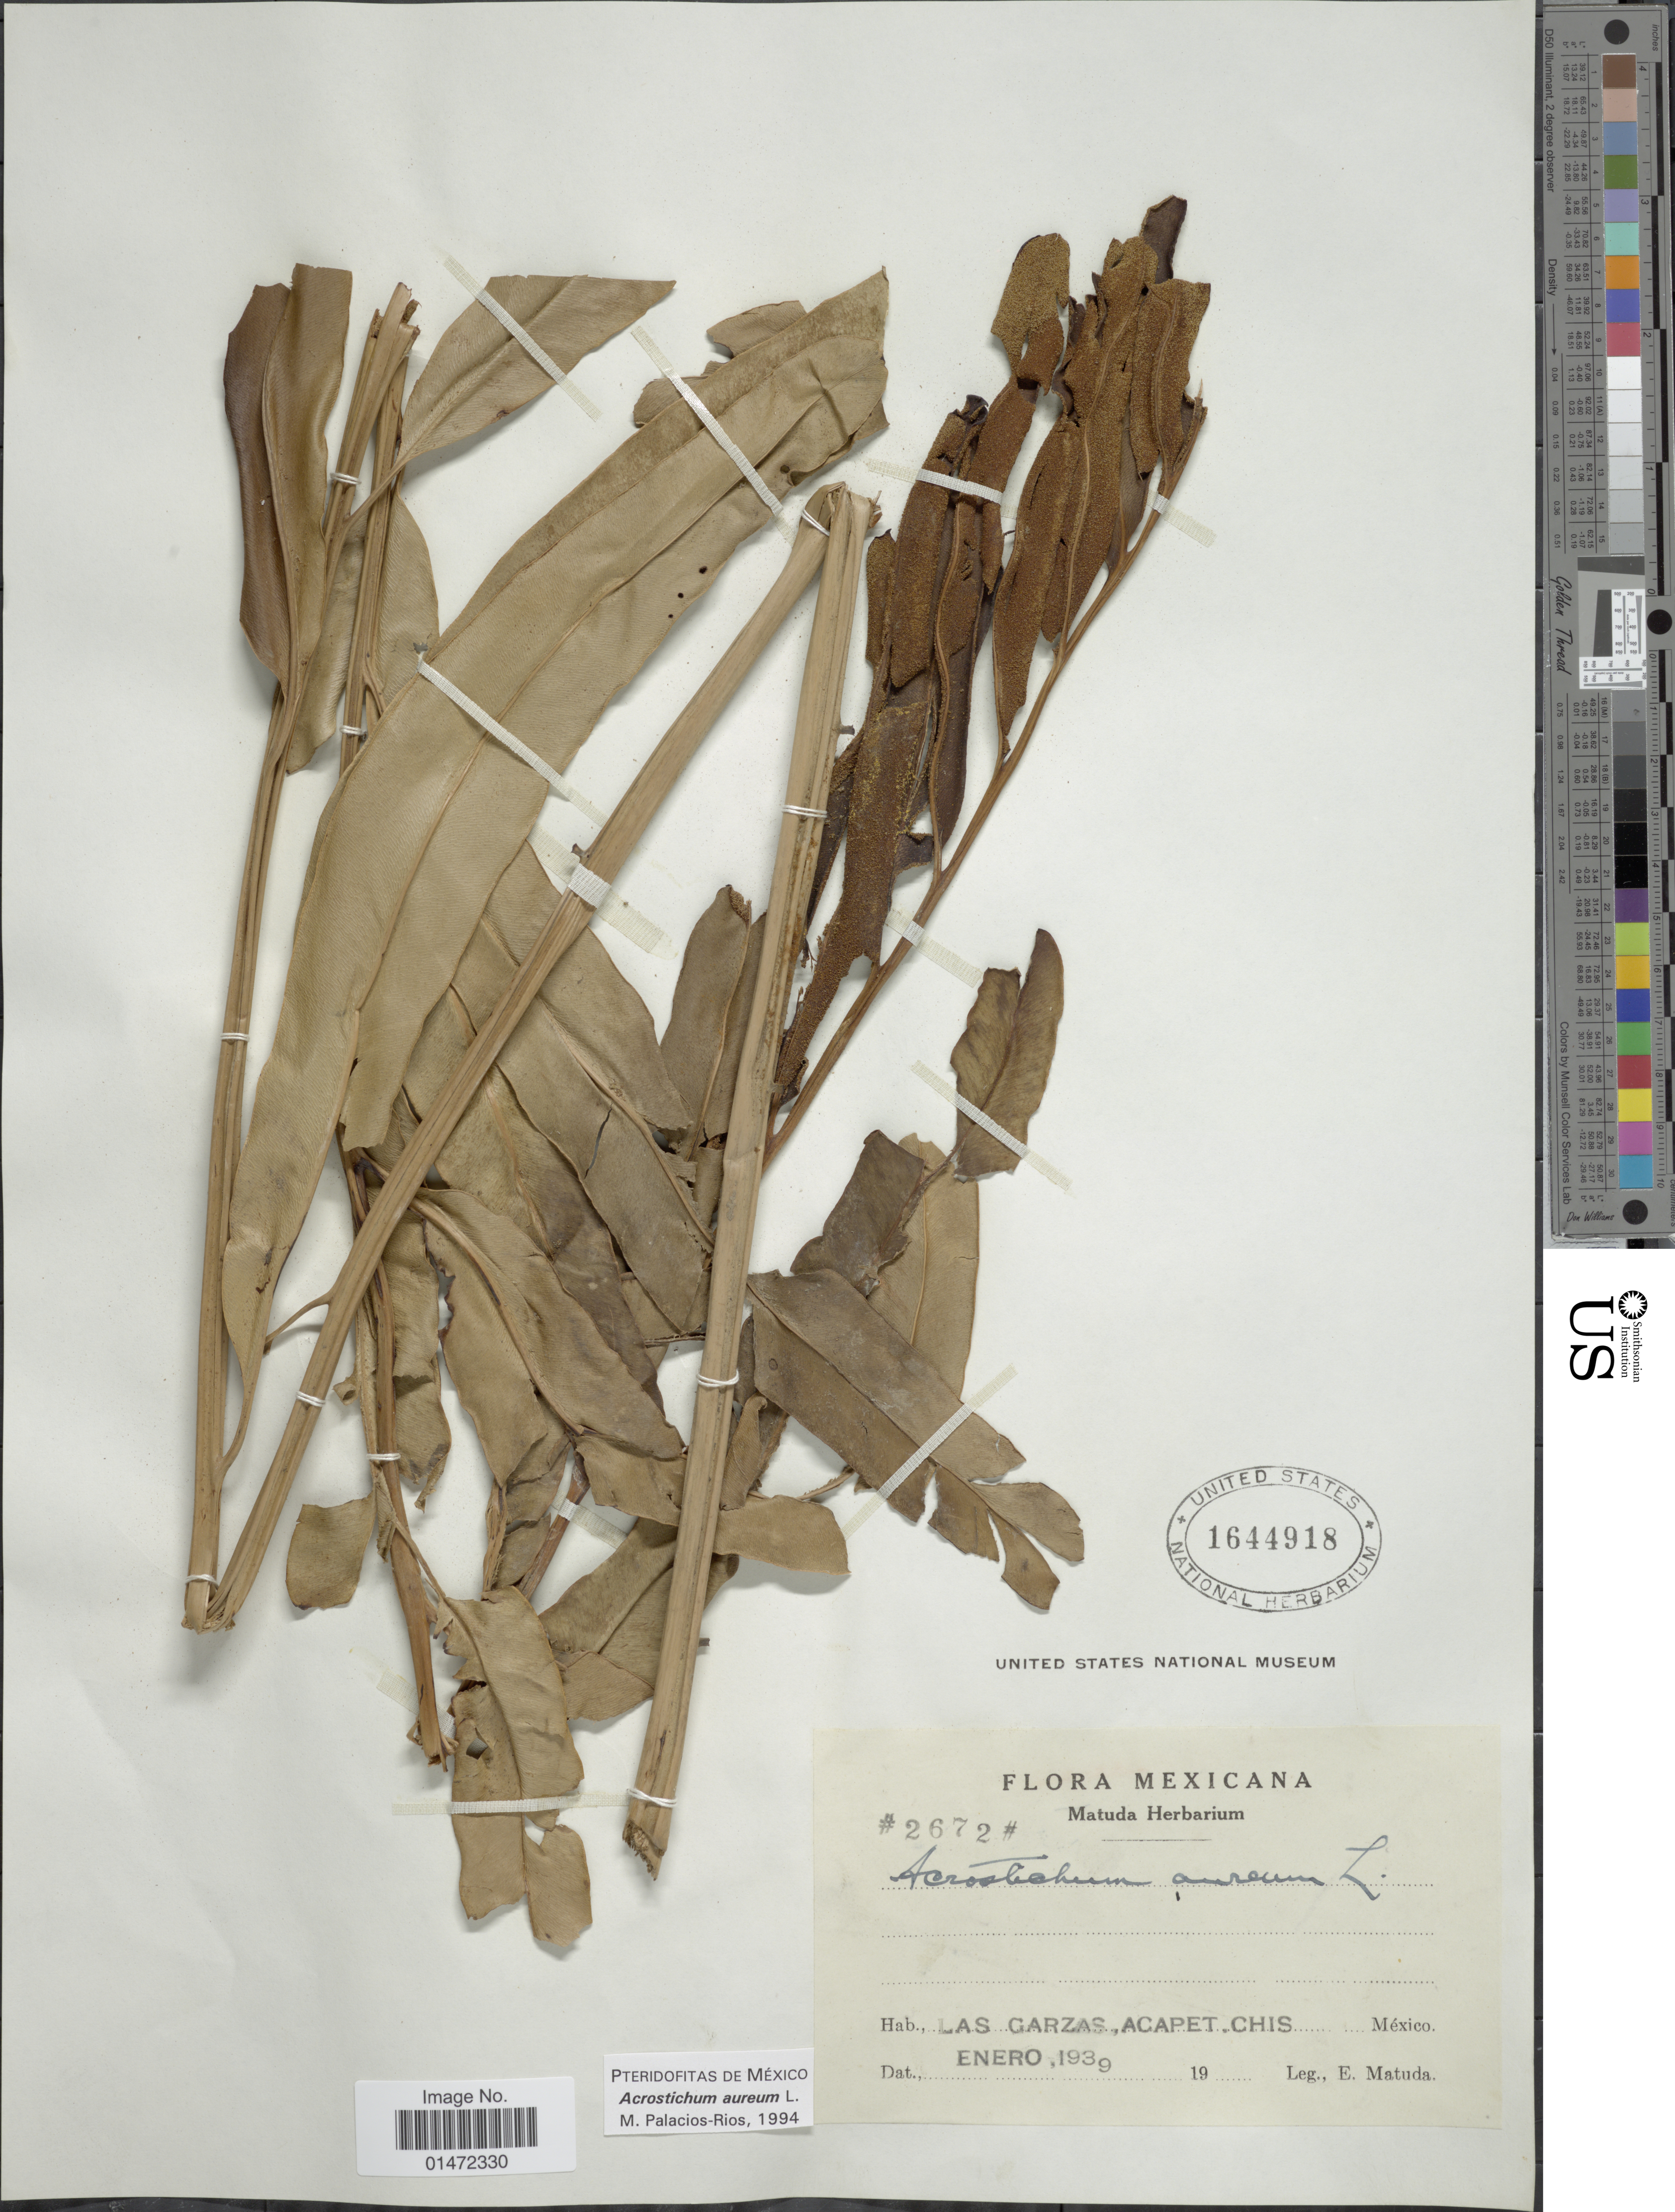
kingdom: Plantae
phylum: Tracheophyta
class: Polypodiopsida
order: Polypodiales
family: Pteridaceae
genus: Acrostichum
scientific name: Acrostichum aureum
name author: L.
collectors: E. Matuda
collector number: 2672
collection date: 1939-01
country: Mexico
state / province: Chiapas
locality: Las Garzas, Acapet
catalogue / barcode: US 1644918